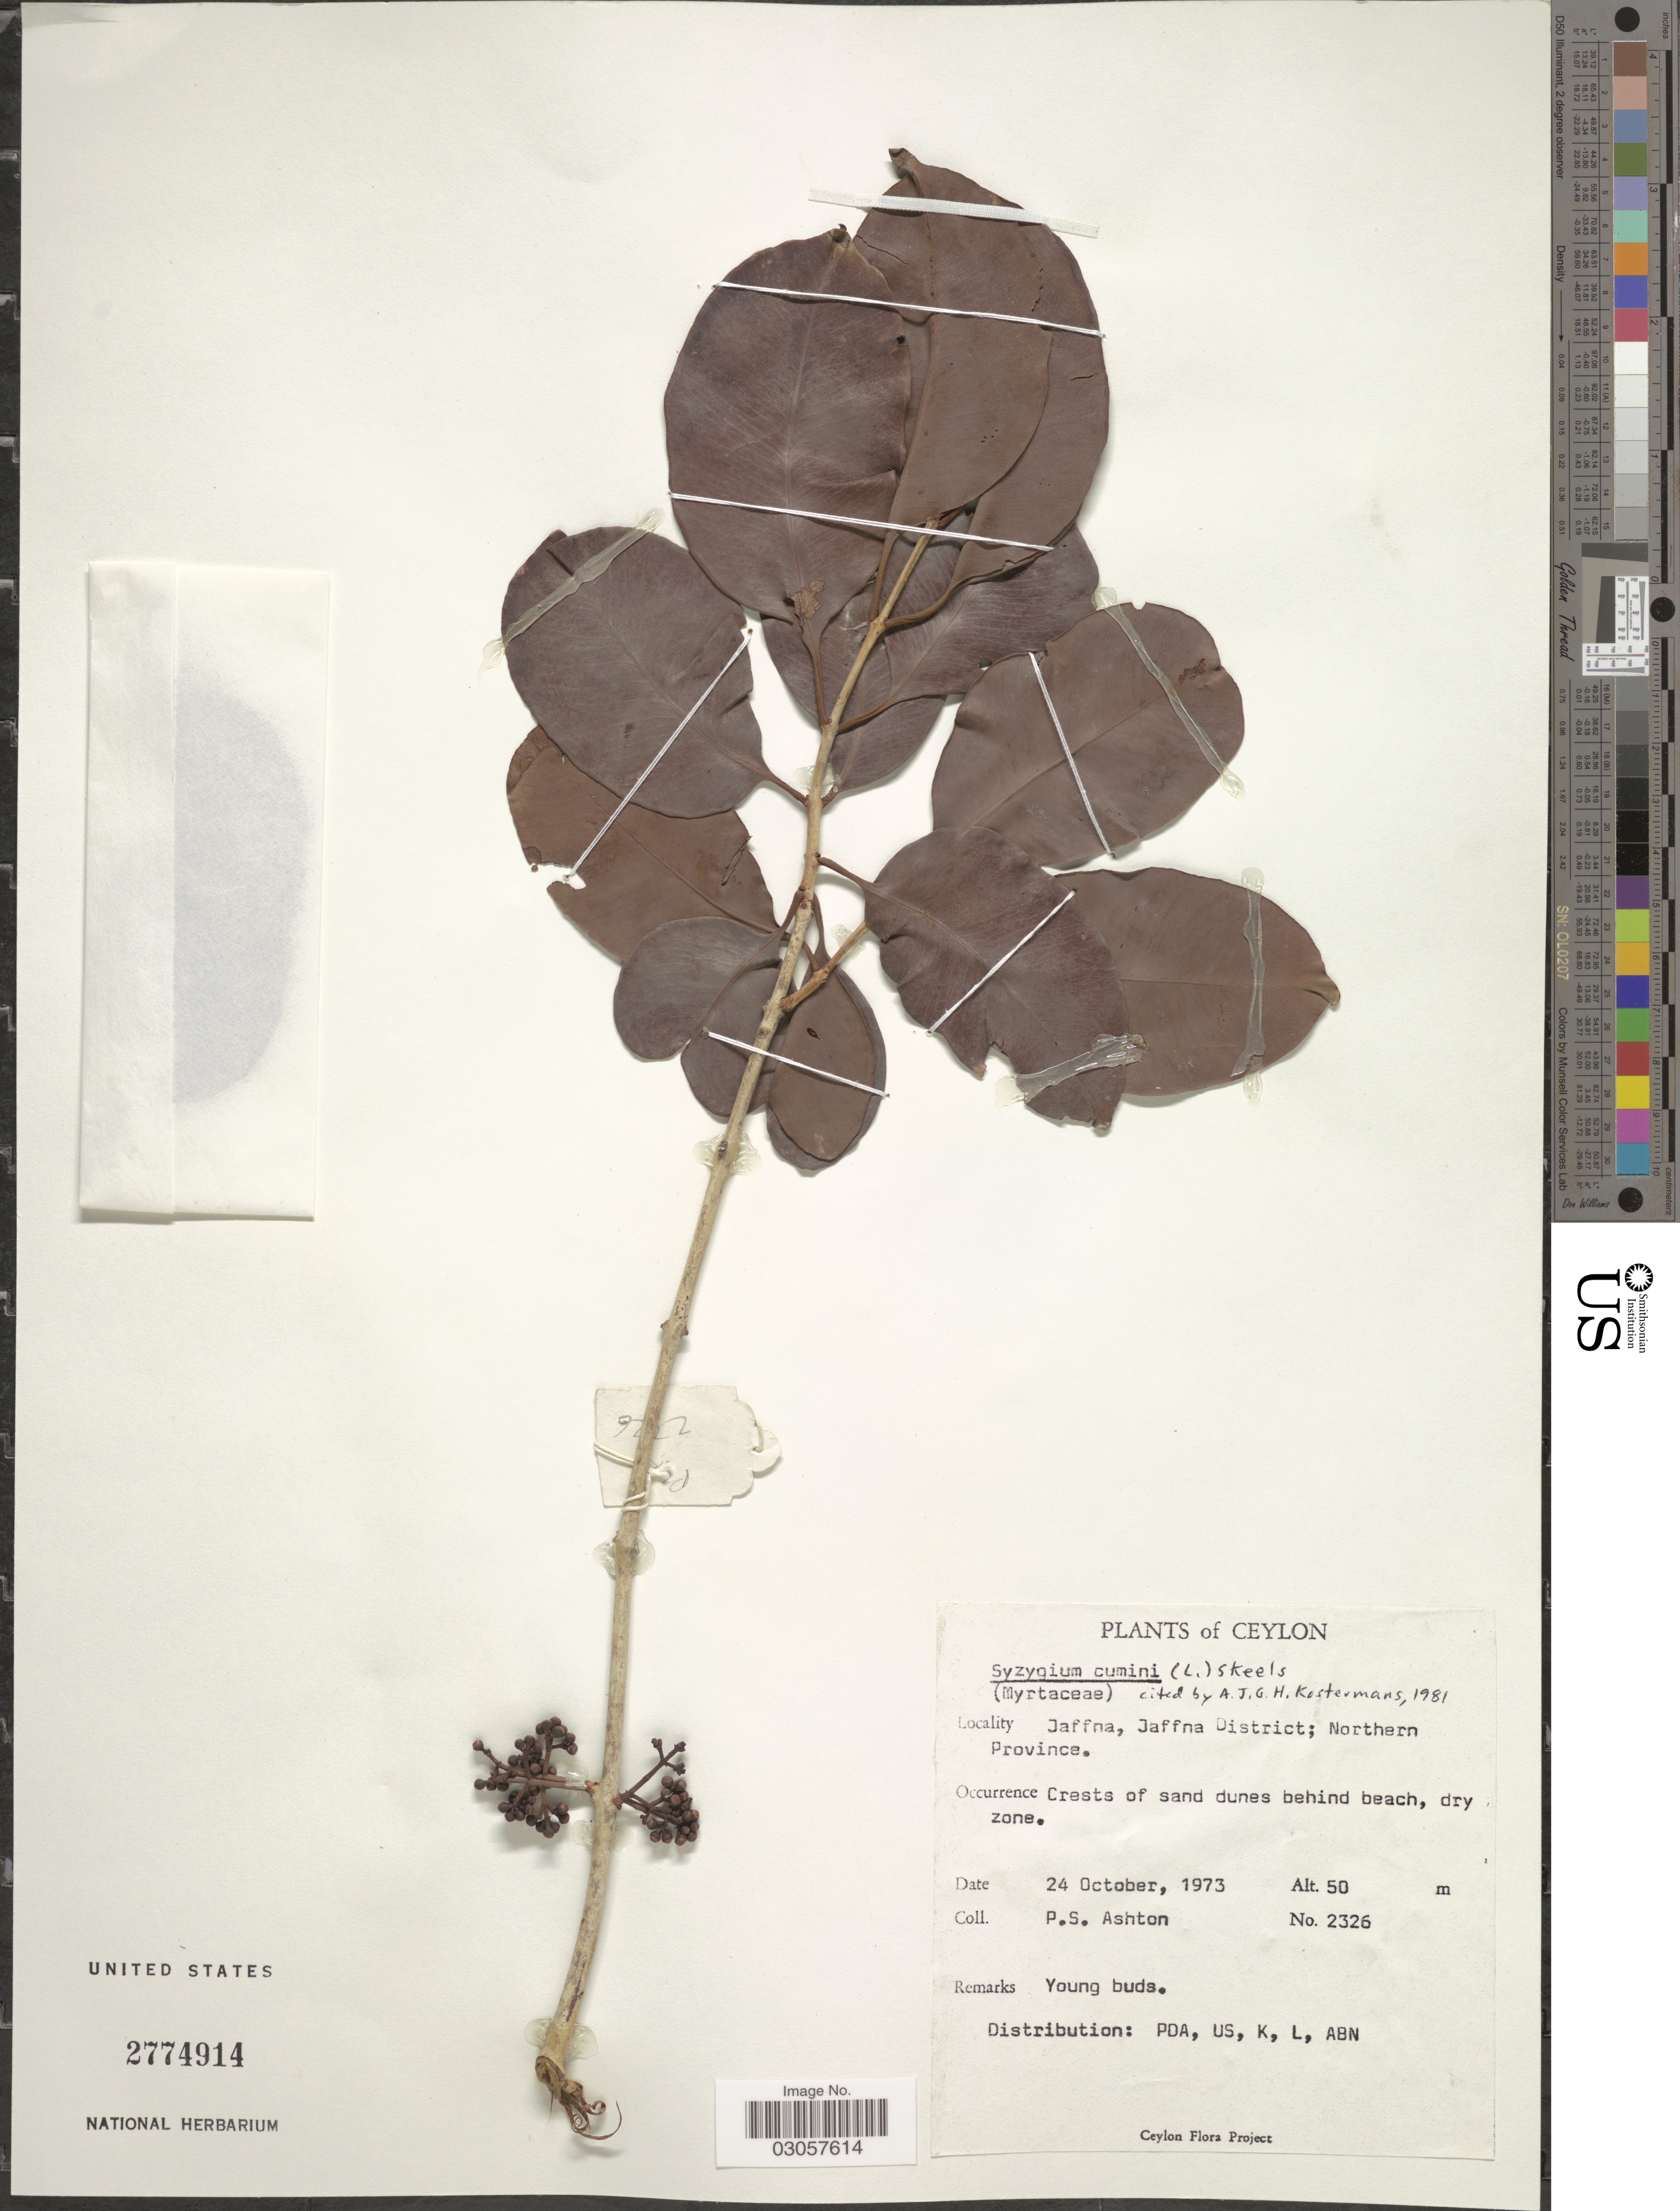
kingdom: Plantae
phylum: Tracheophyta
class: Magnoliopsida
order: Myrtales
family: Myrtaceae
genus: Syzygium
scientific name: Syzygium cumini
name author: (L.) Skeels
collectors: P. S. Ashton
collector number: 2326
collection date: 1973-10-24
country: Sri Lanka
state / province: Northern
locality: Ceylon. Jaffna, Jaffna District.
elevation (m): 50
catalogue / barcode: US 2774914